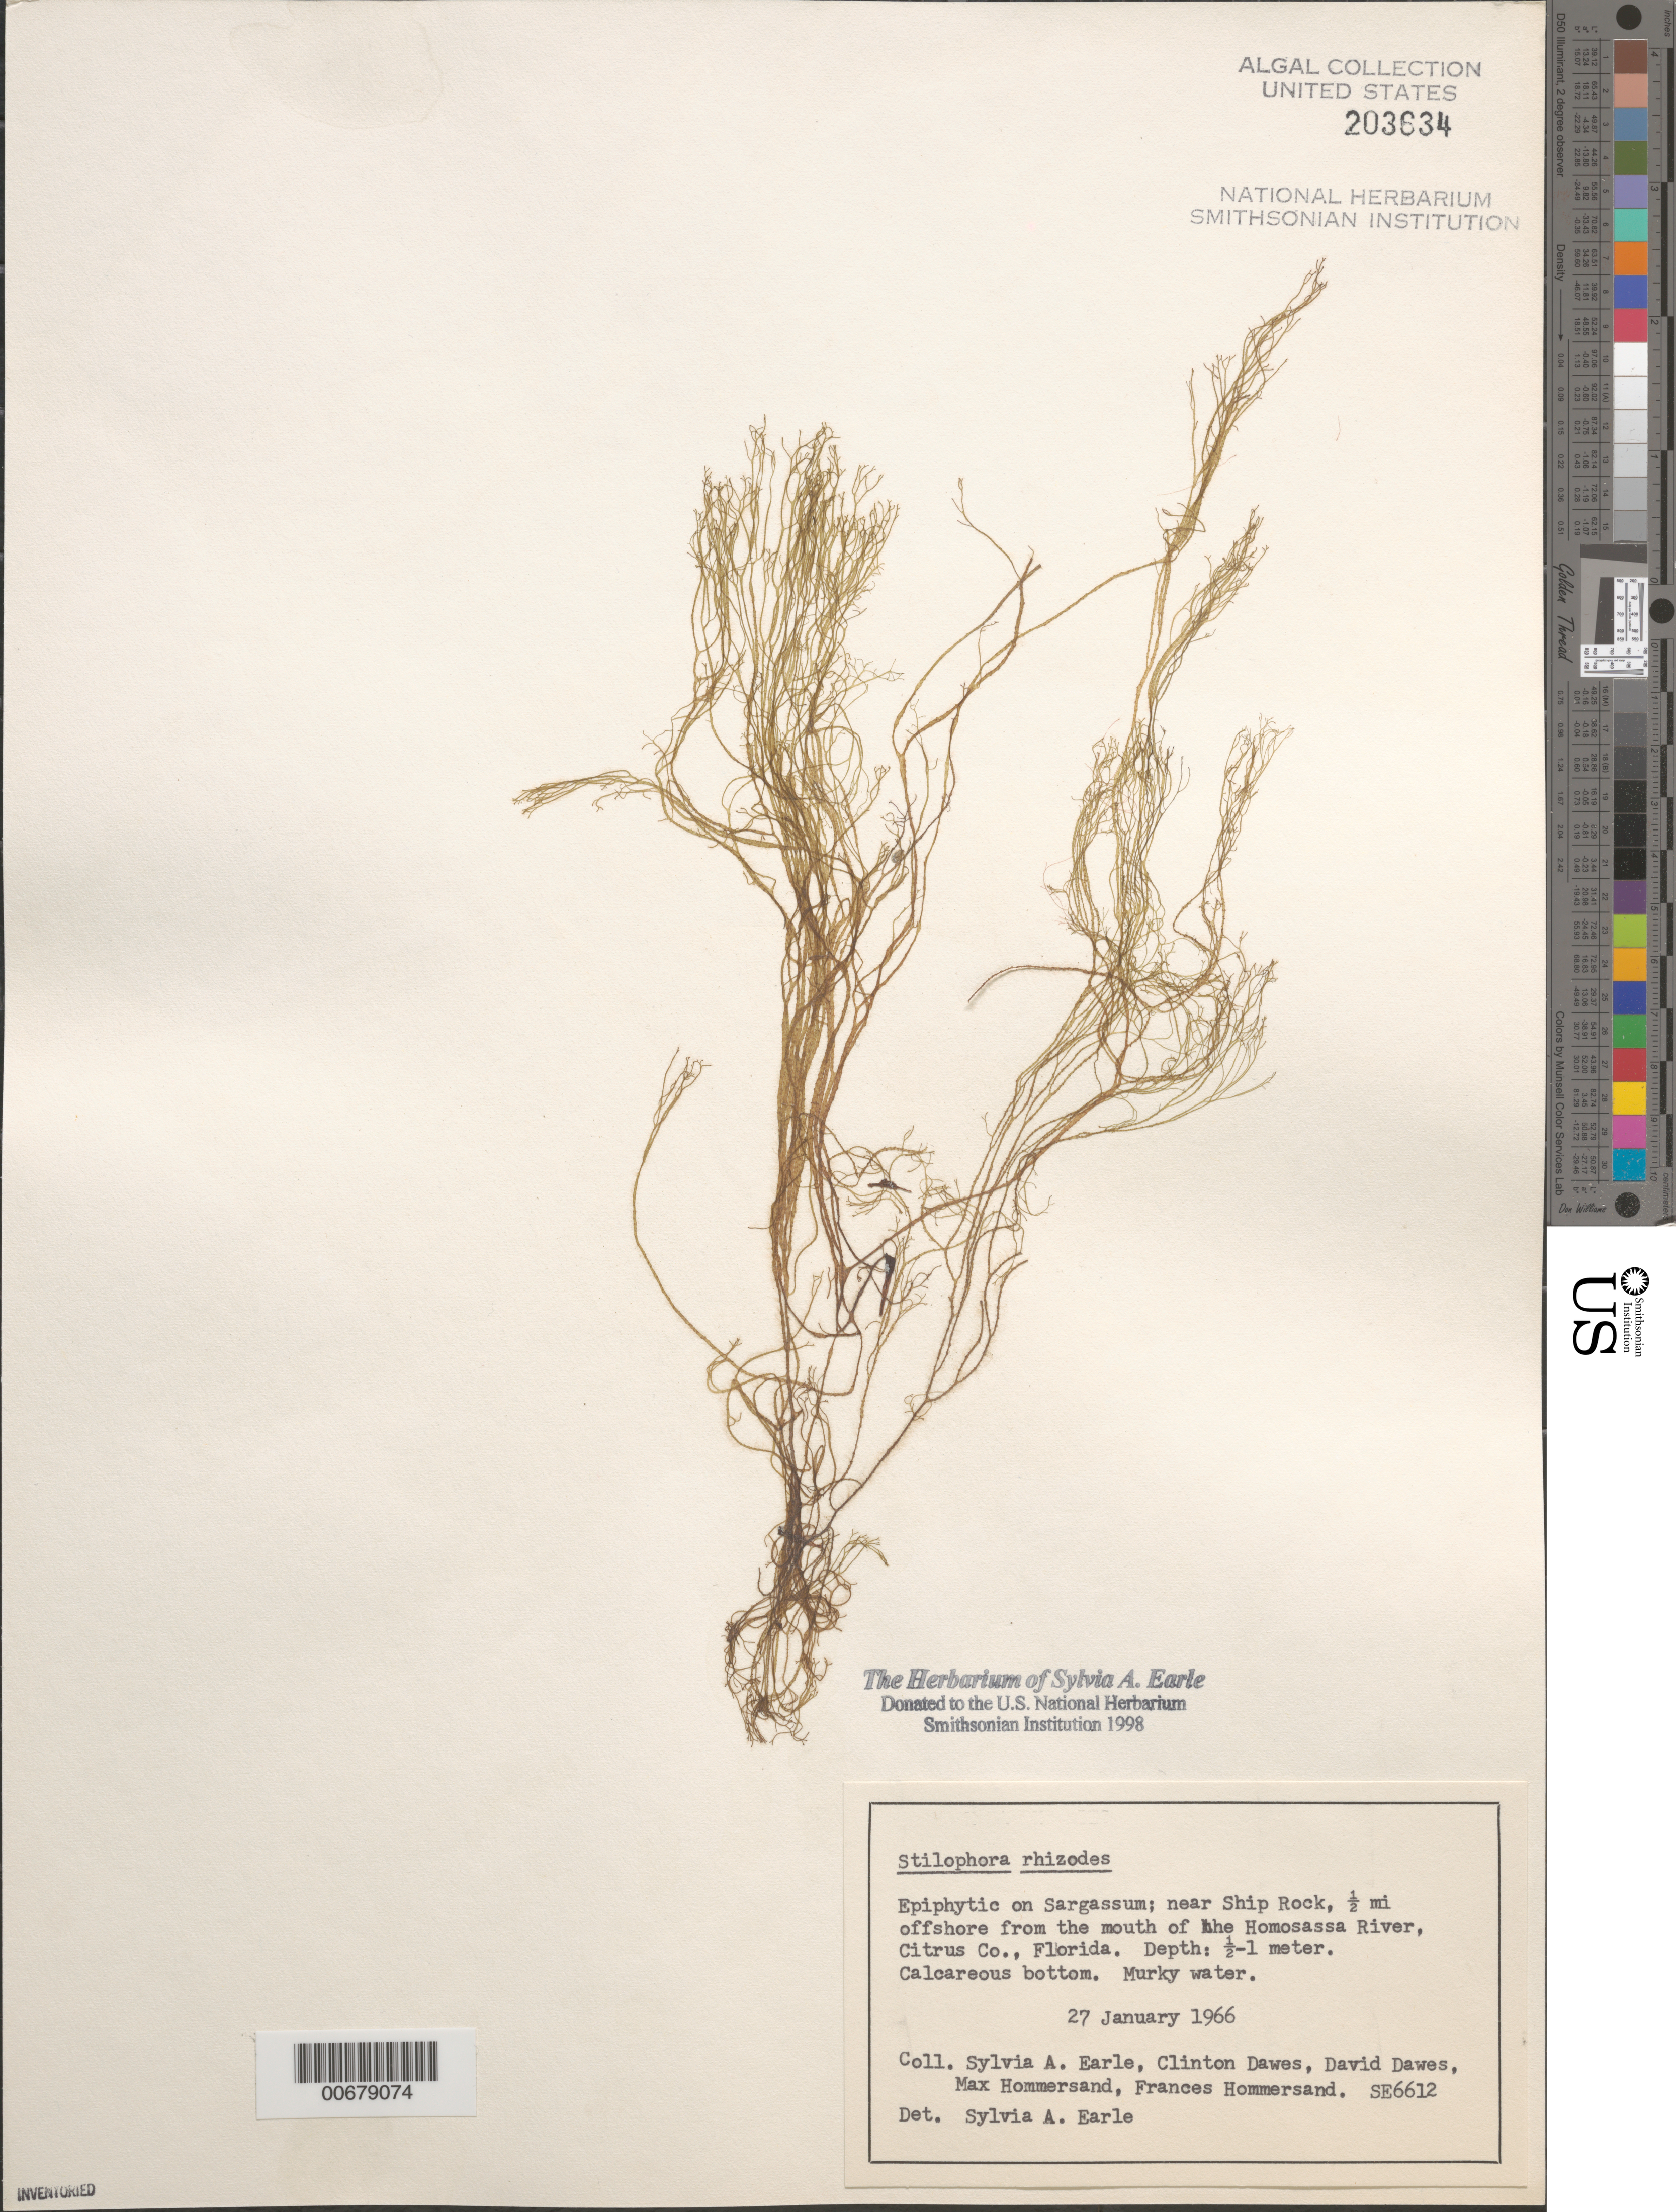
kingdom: Chromista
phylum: Ochrophyta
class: Phaeophyceae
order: Ectocarpales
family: Chordariaceae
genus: Stilophora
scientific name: Stilophora tenella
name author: (Esper) P.C. Silva in P.C. Silva et al.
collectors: S. A. Earle, C. Dawes, M. H. Hommersand, F. Hommersand & D. Dawes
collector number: SE 6612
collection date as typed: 27 Jan 1966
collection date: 1966-01-27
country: United States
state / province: Florida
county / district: Citrus County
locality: Near Ship Rock, 1/2 mile off Homosassa River mouth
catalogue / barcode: US 203634